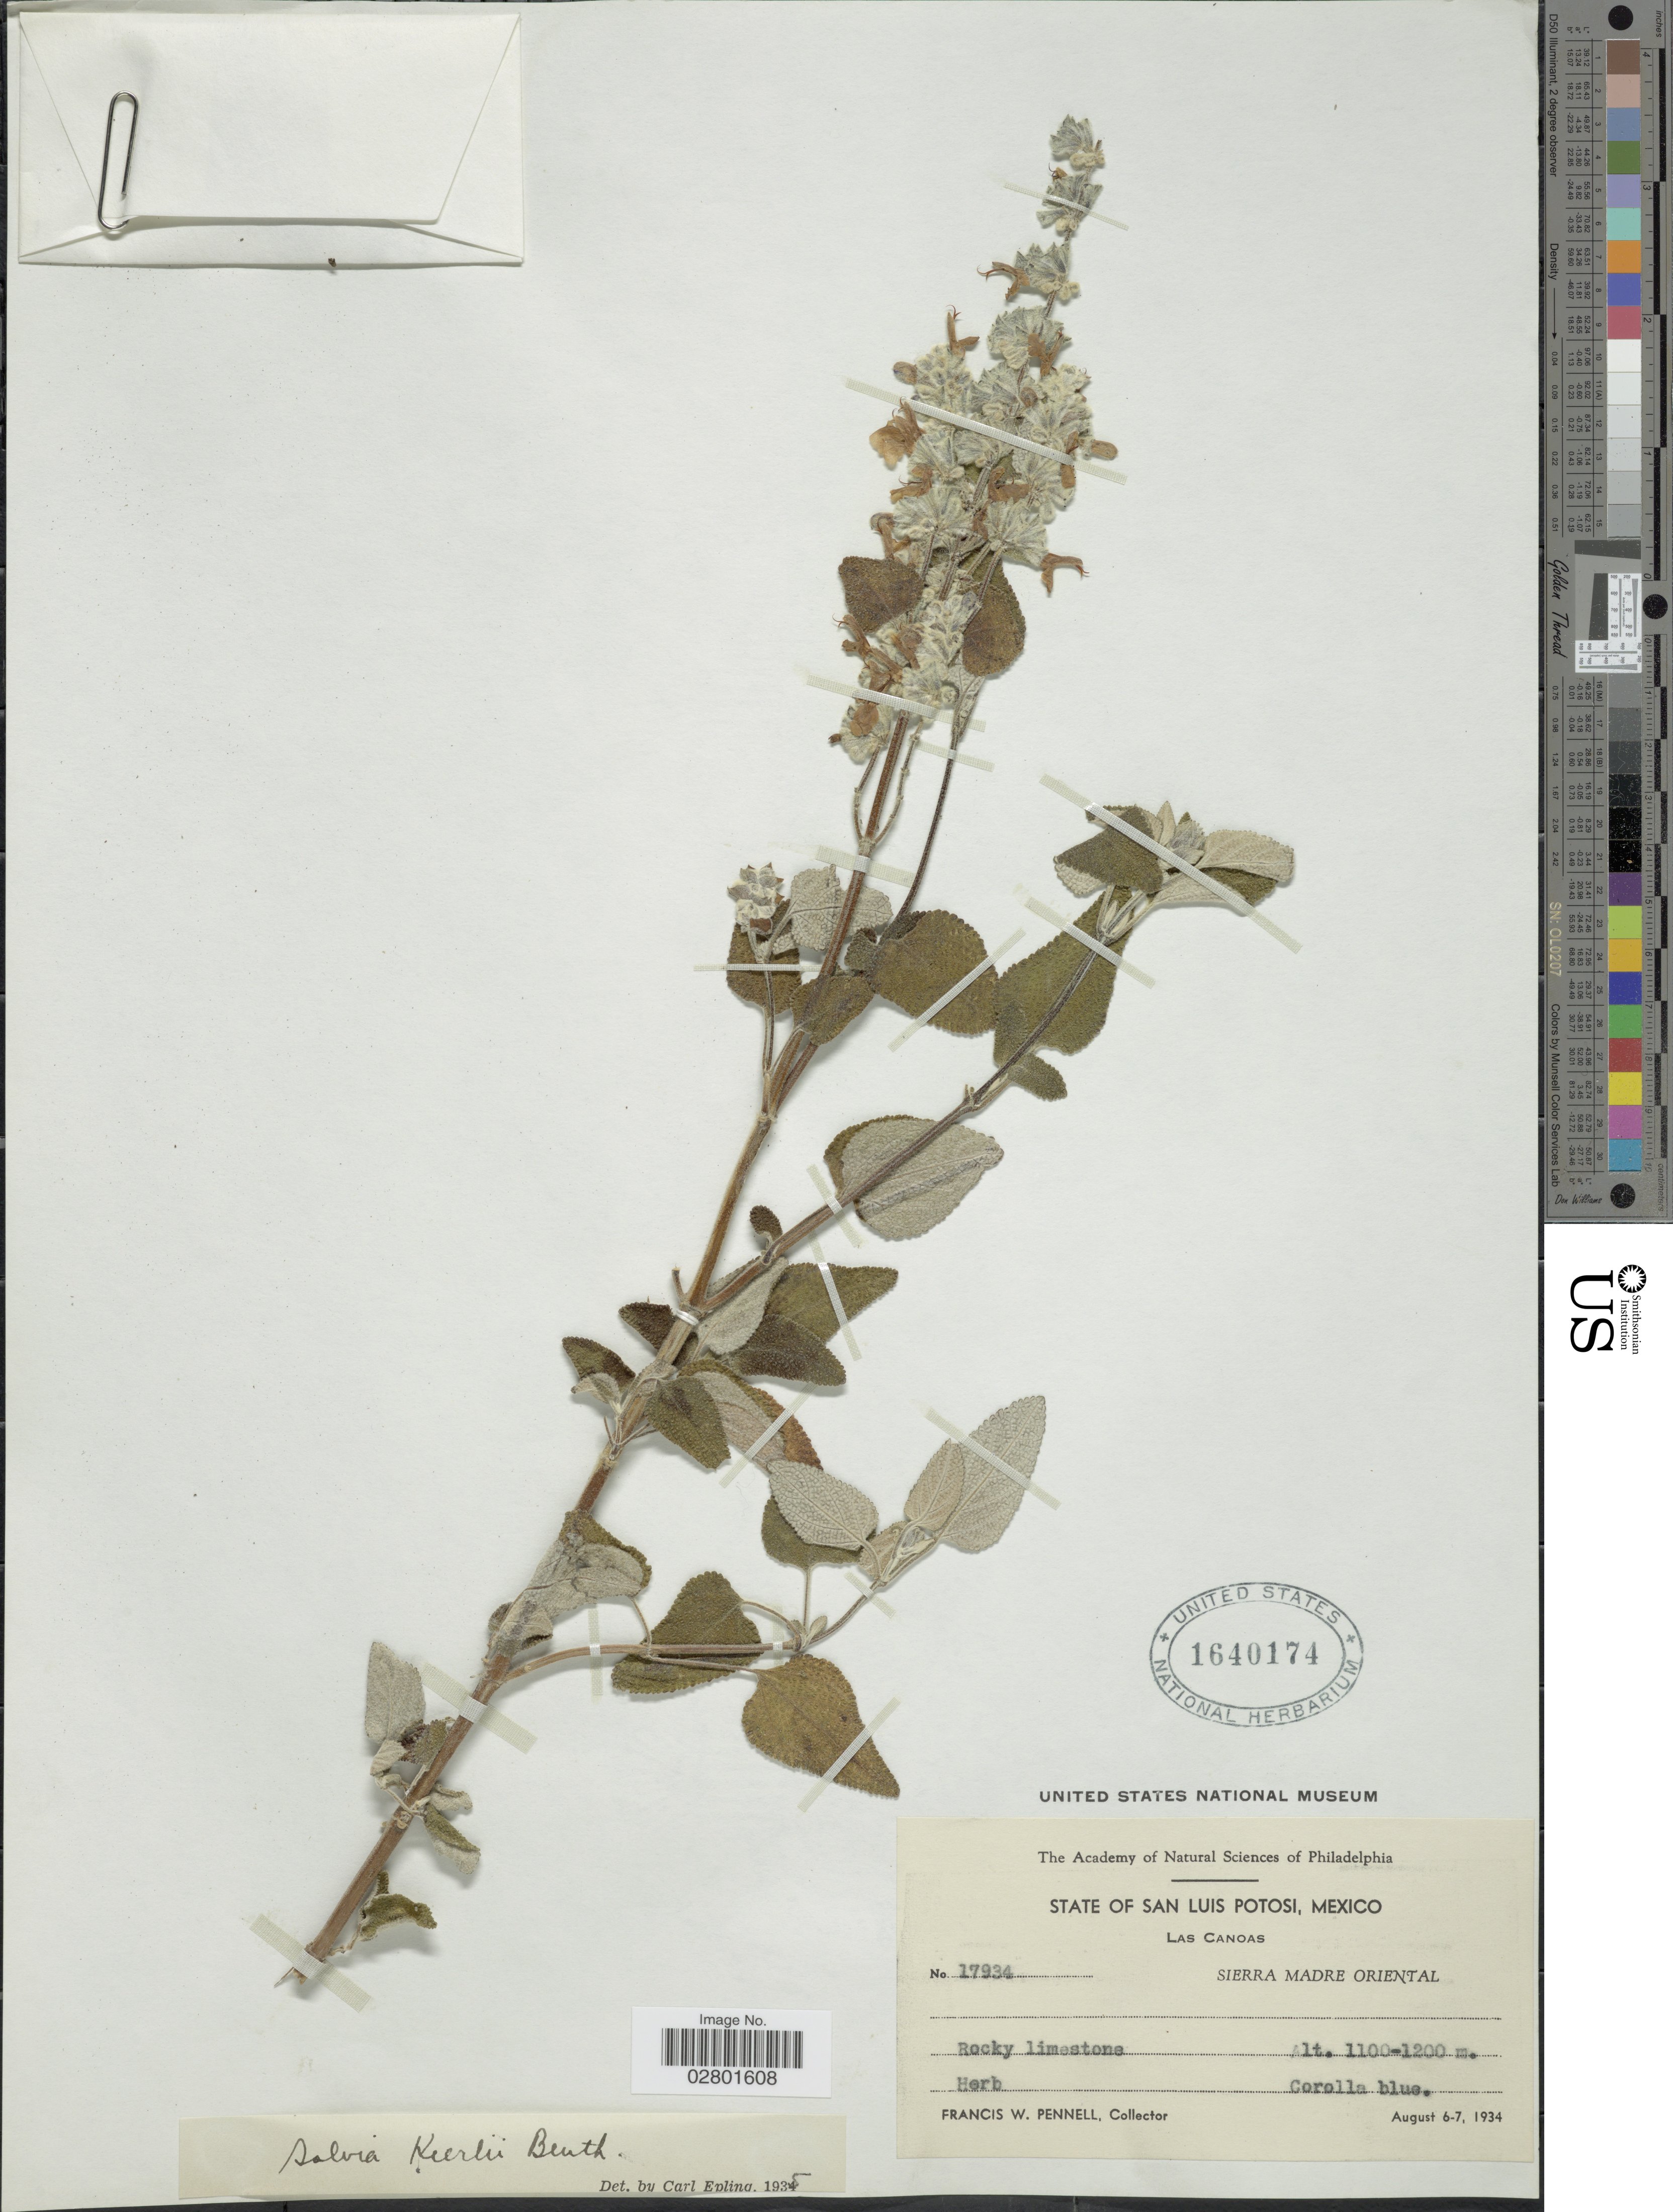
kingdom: Plantae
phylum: Tracheophyta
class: Magnoliopsida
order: Lamiales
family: Lamiaceae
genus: Salvia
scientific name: Salvia keerlii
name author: Benth.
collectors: F. W. Pennell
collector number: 17934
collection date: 1934-08-06/1934-08-07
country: Mexico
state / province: San Luis Potosí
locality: Las Canoas, Sierra Madre Oriental.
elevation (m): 1100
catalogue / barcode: US 1640174